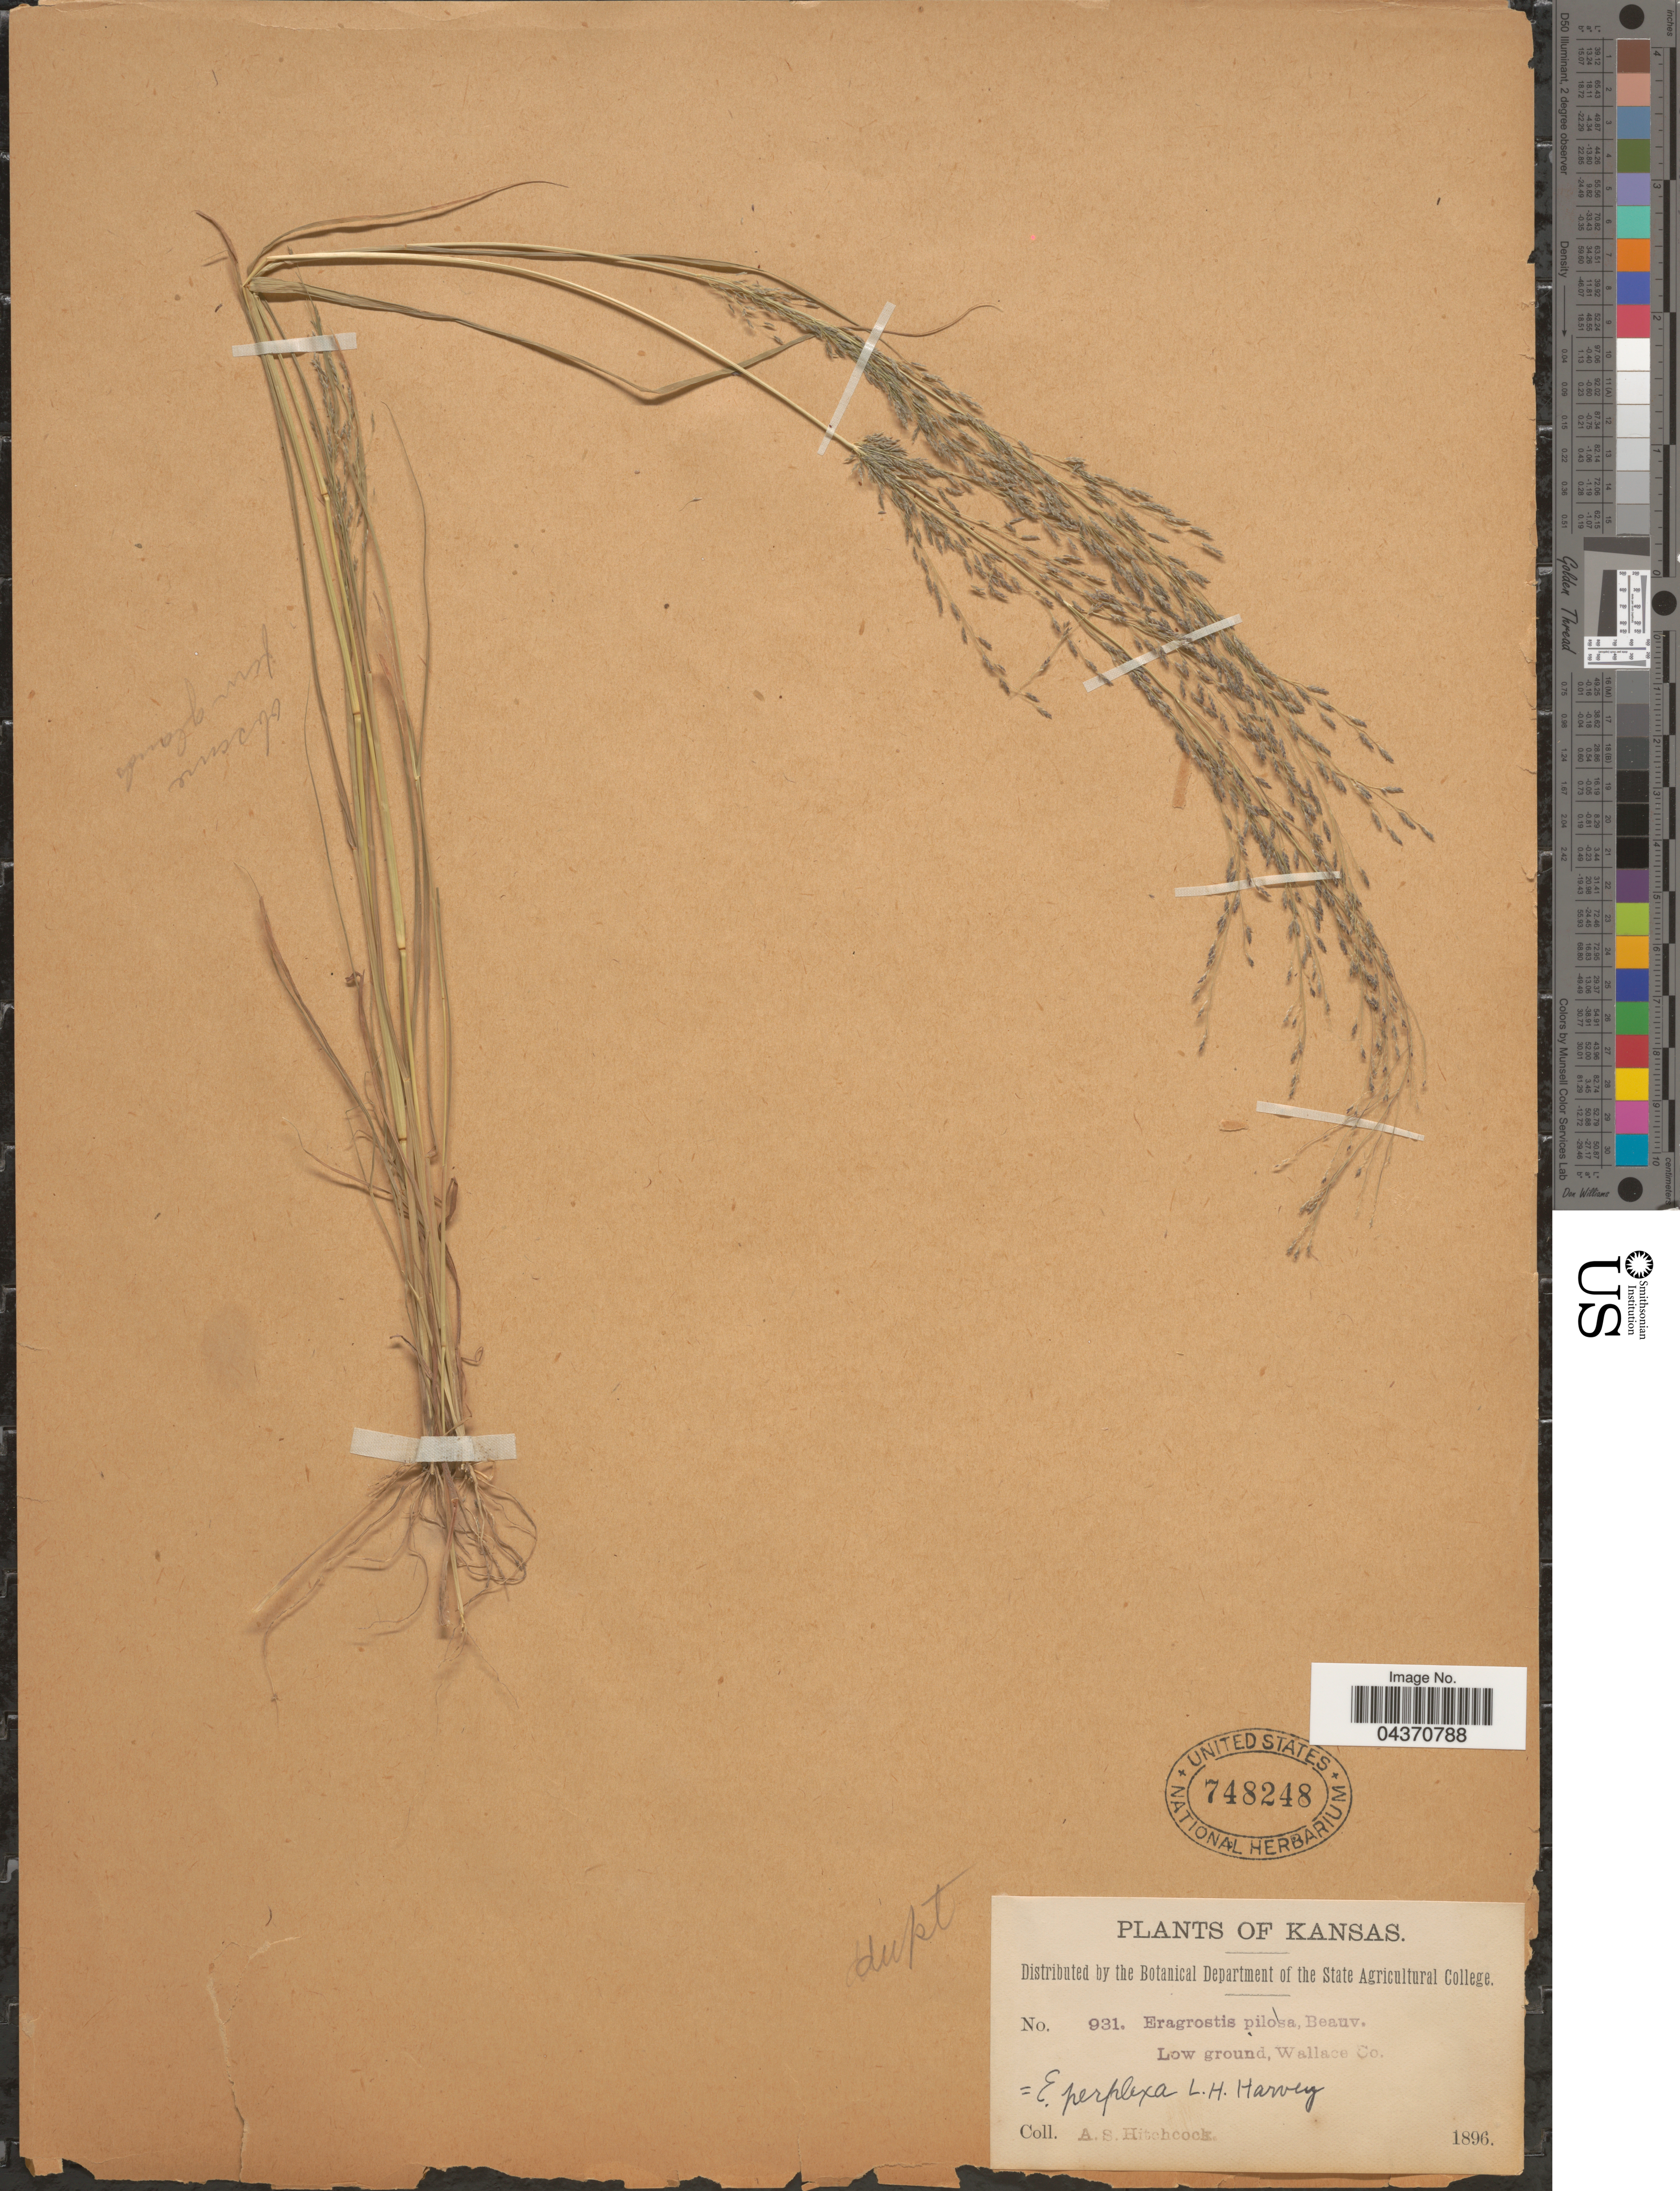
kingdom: Plantae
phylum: Tracheophyta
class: Liliopsida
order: Poales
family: Poaceae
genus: Eragrostis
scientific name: Eragrostis pilosa var. perplexa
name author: (L.H. Harv.) S.D. Koch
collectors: A. S. Hitchcock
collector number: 931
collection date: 1896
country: United States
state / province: Kansas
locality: Low ground, Wallace Co.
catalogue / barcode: US 748248